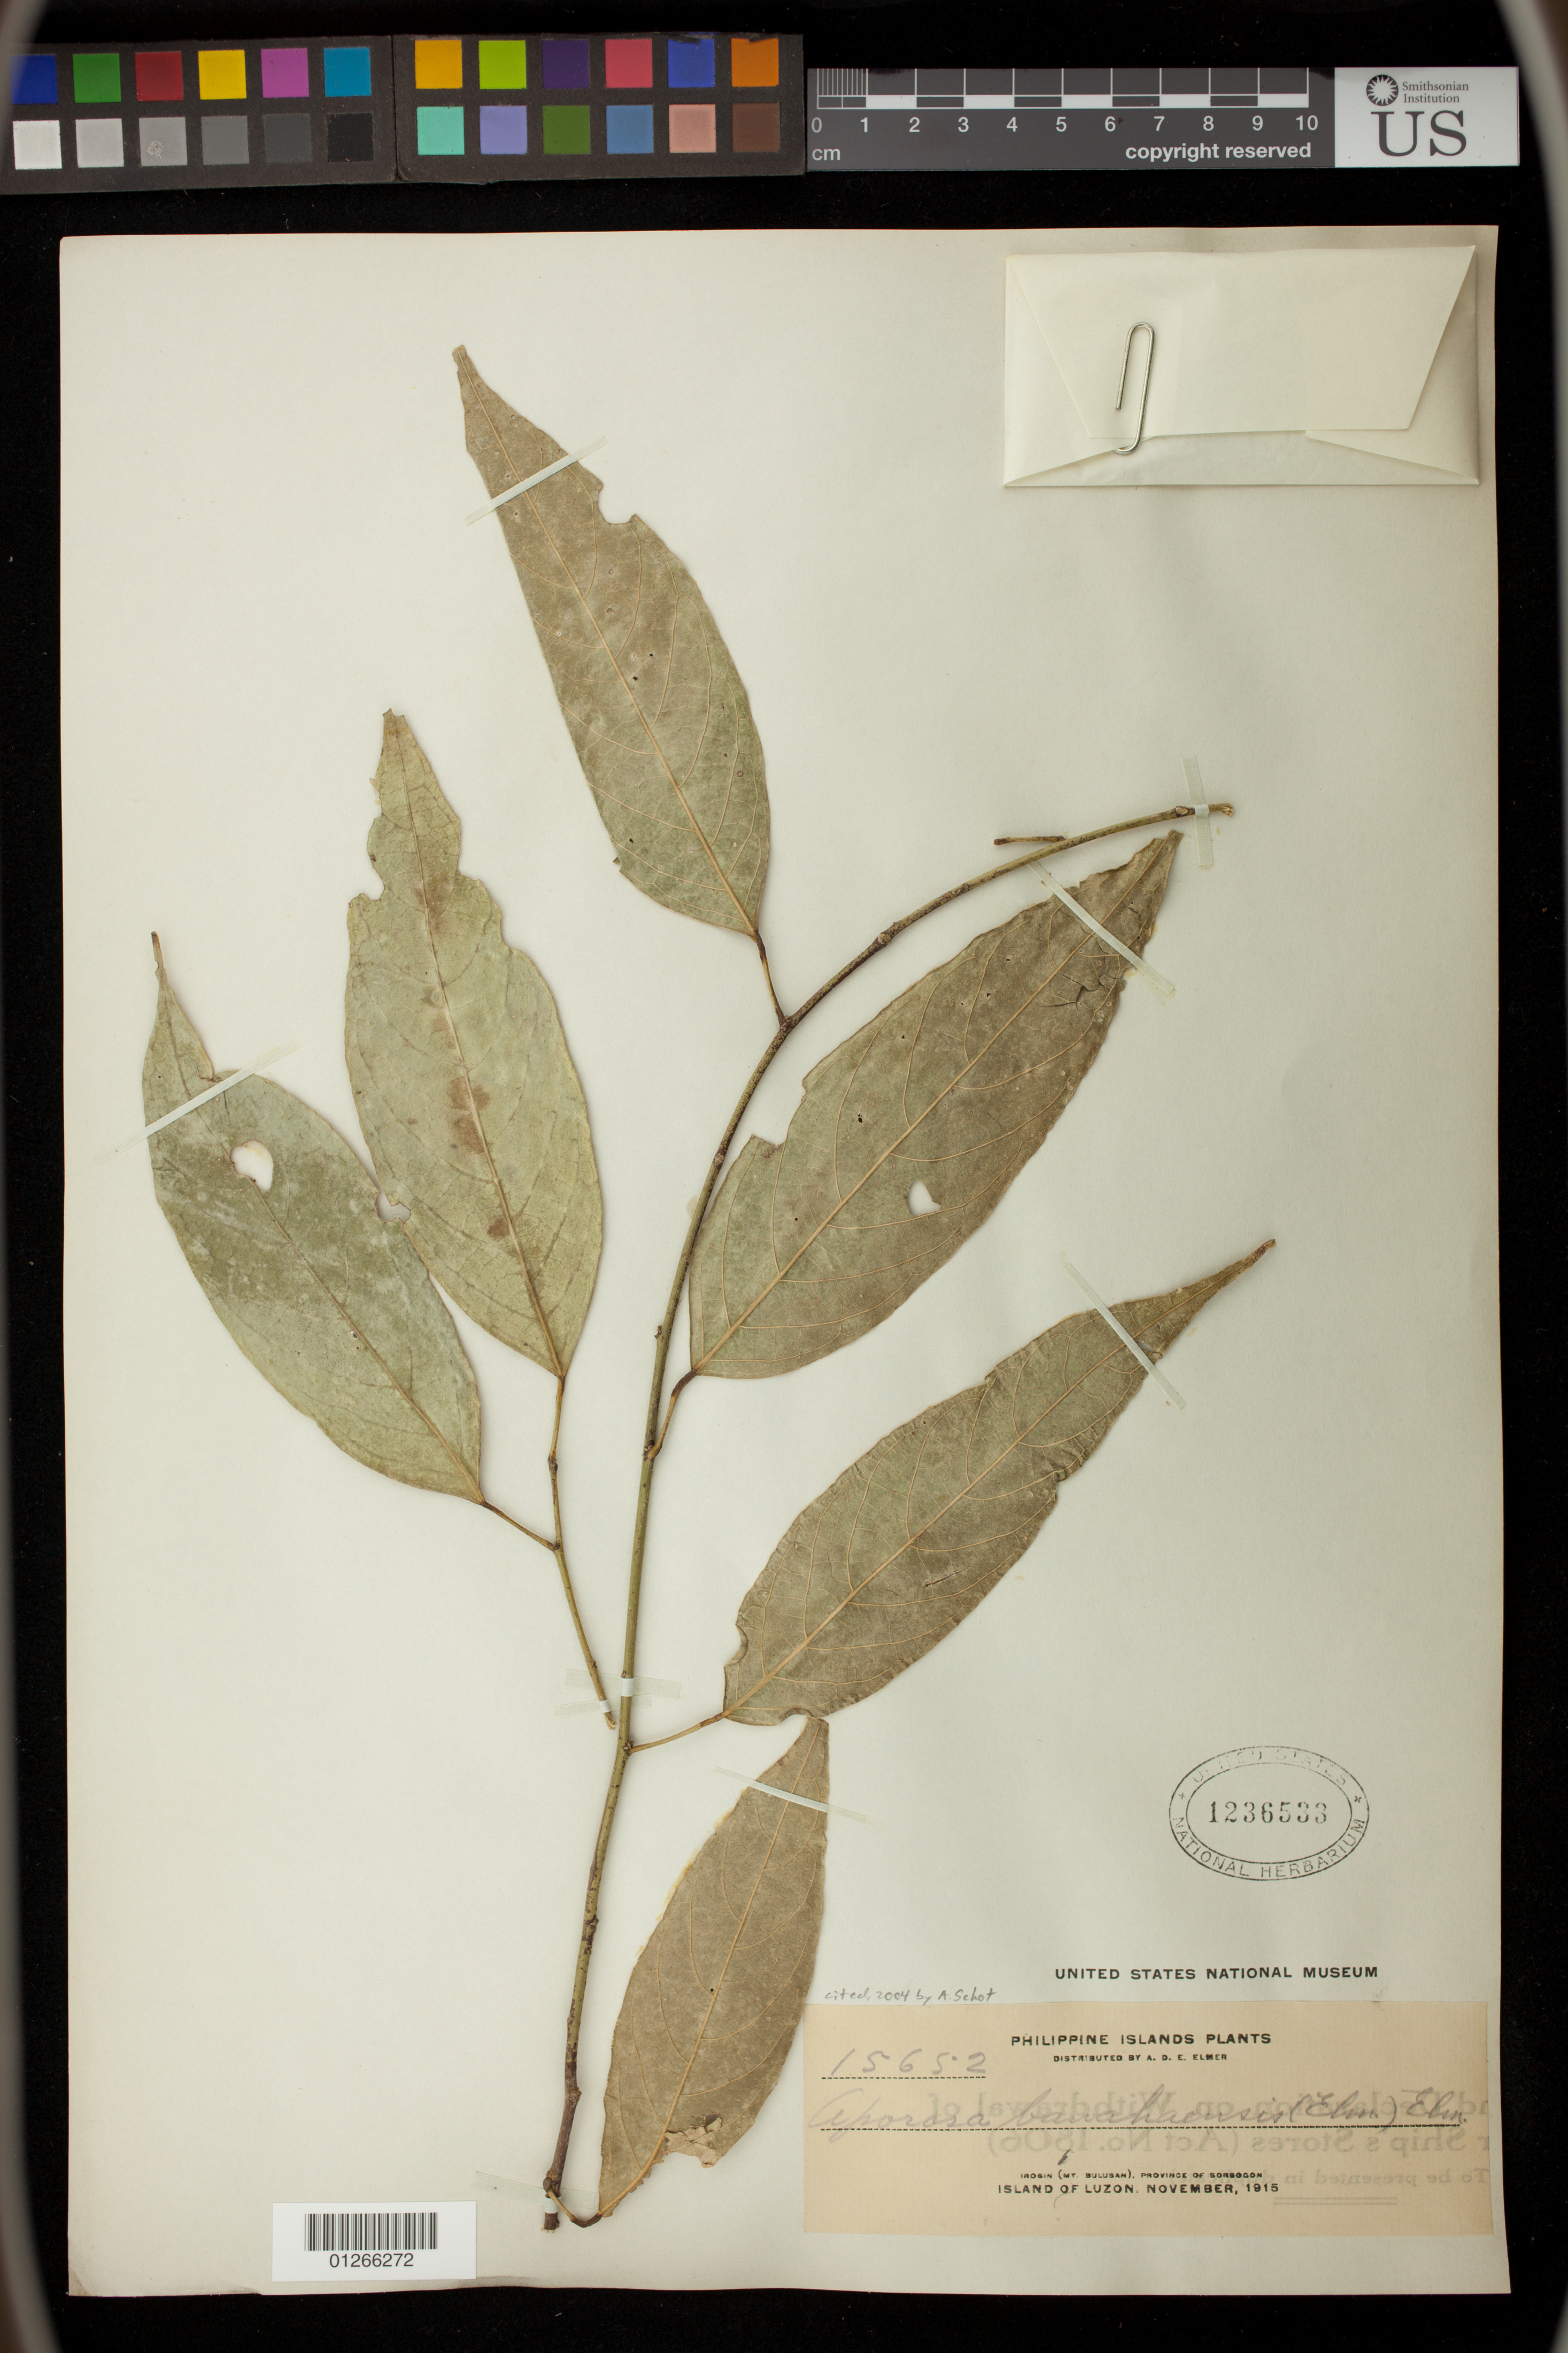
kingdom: Plantae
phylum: Tracheophyta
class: Magnoliopsida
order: Malpighiales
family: Phyllanthaceae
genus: Aporosa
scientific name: Aporosa banahaensis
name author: (Elmer) Merr.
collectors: A. D. E. Elmer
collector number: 15652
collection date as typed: Nov 1915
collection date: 1915-11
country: Philippines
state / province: Bicol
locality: Irosin (Mt. Bulusan), Province of Sorsogon, Island of Luzon